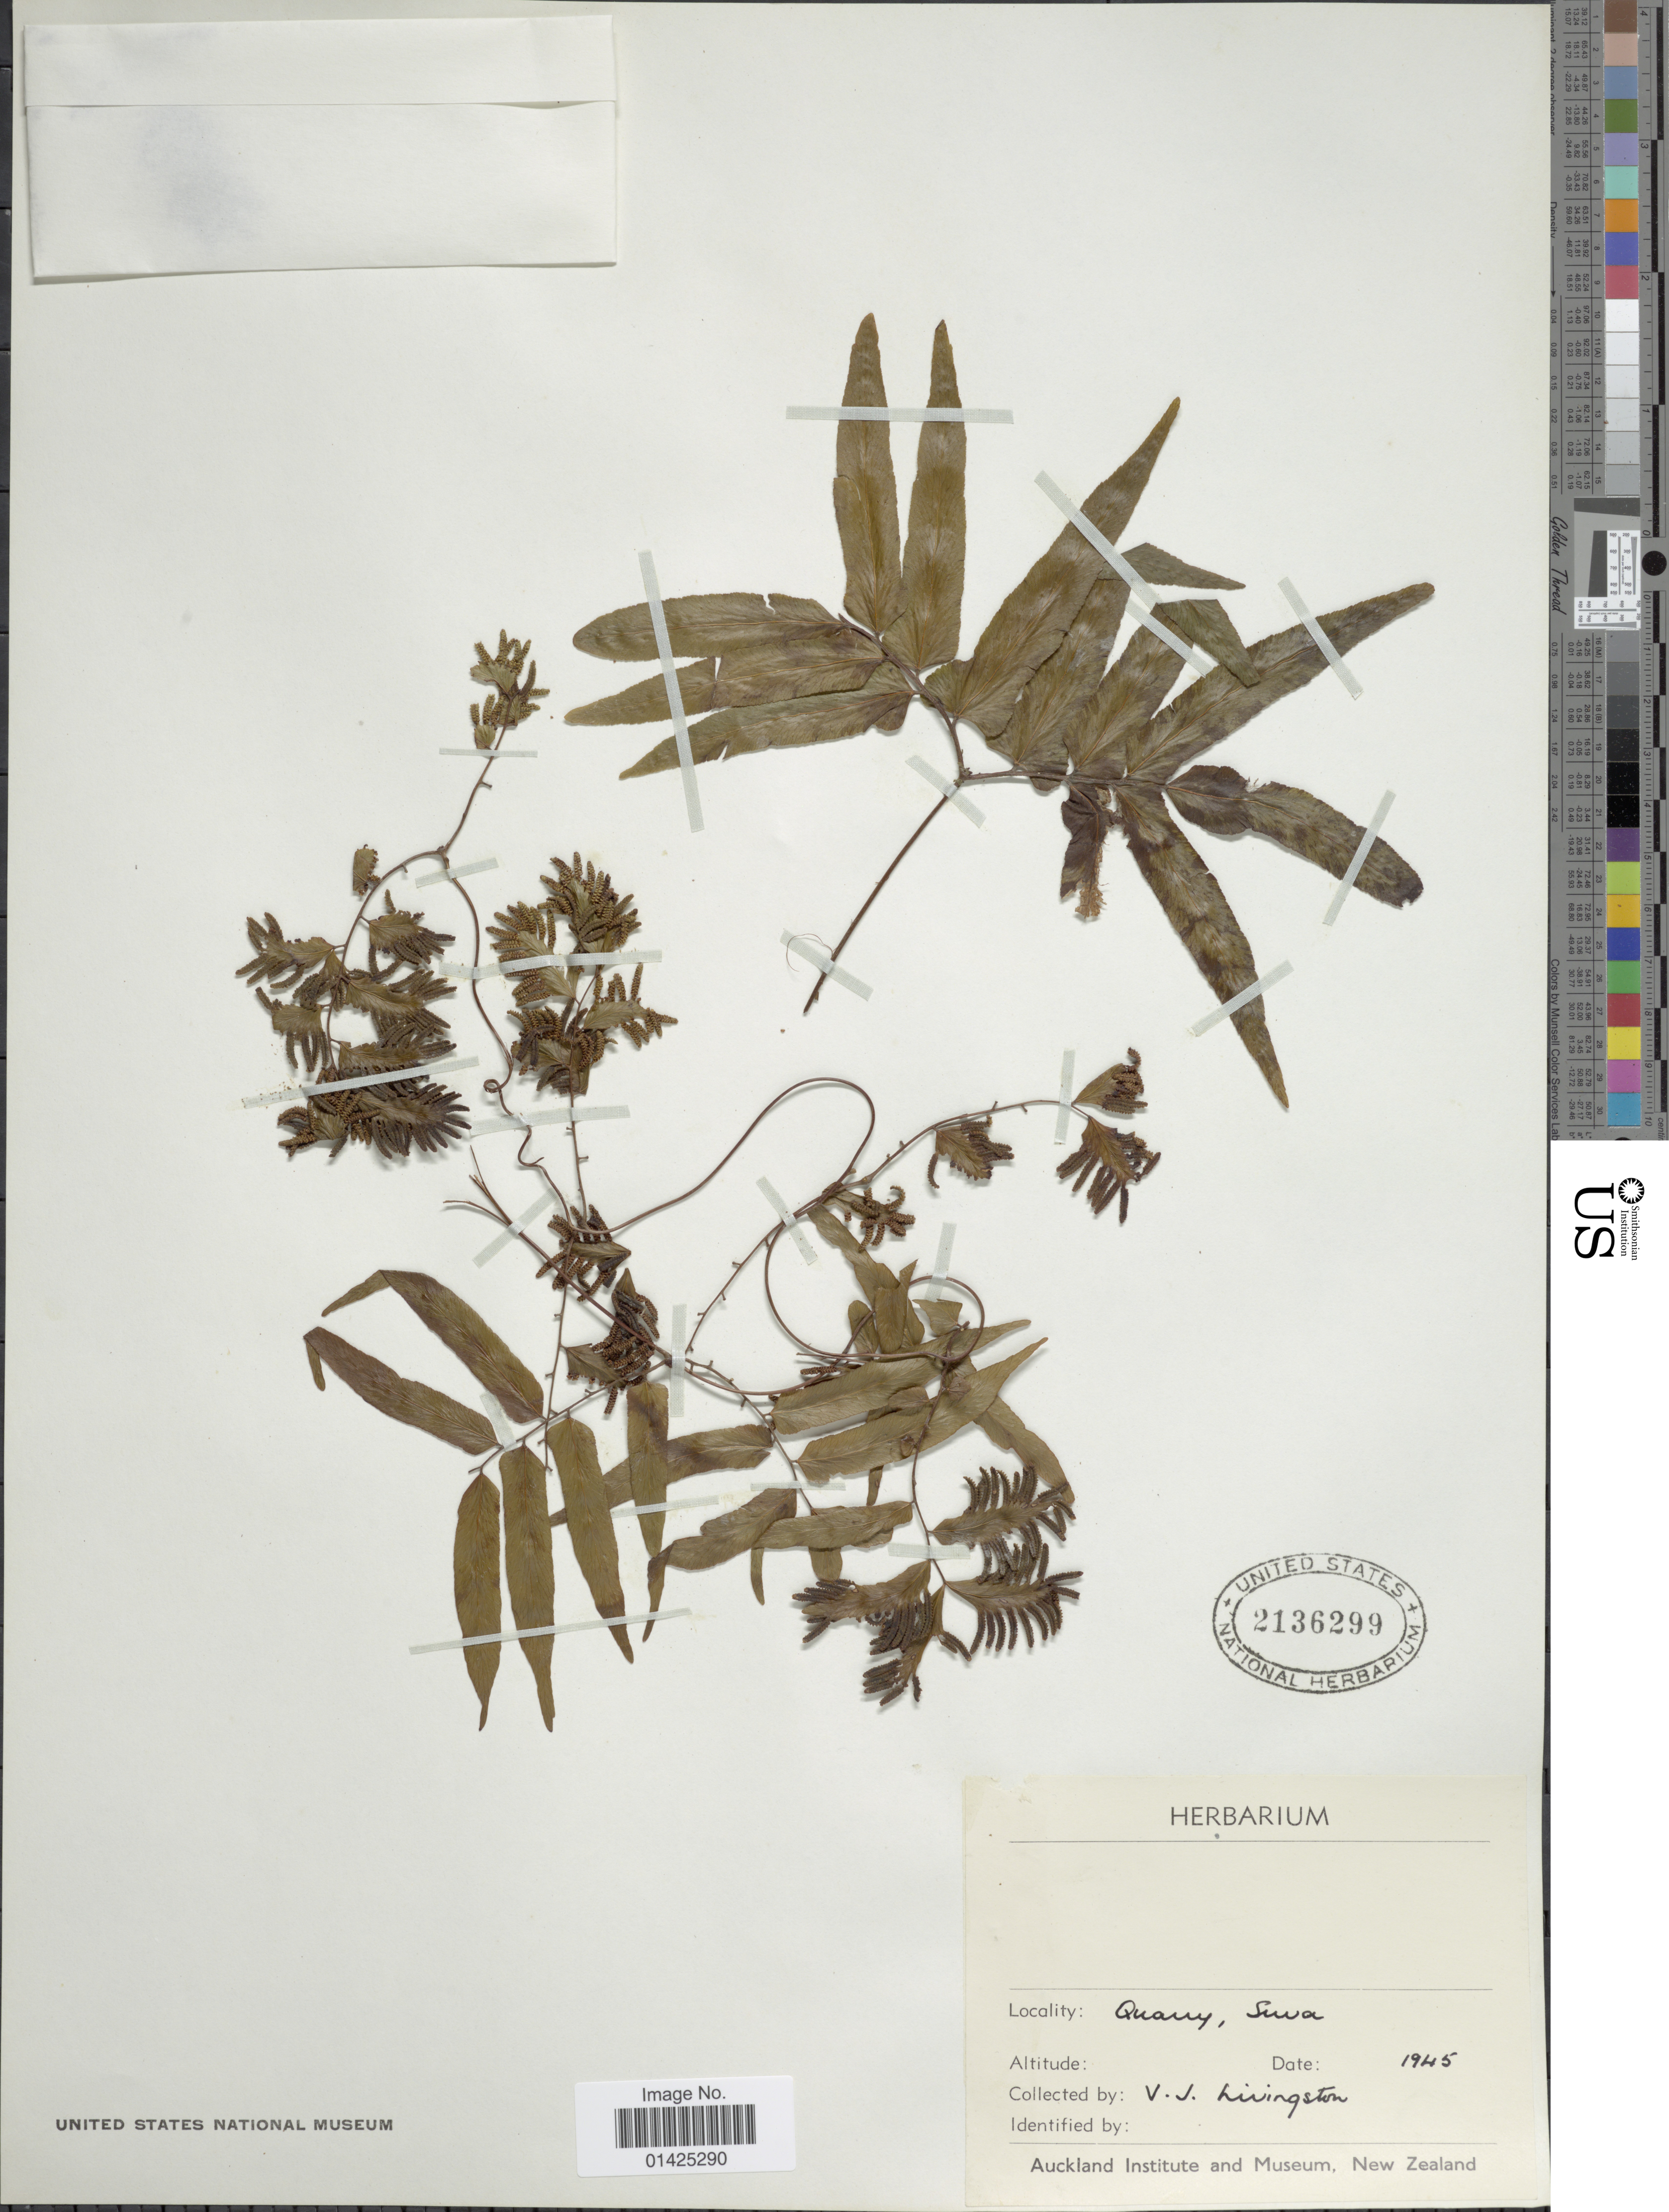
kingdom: Plantae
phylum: Tracheophyta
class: Polypodiopsida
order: Schizaeales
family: Lygodiaceae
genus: Lygodium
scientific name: Lygodium reticulatum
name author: Schkuhr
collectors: V. Livingston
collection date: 1945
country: Fiji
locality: Quarry, Suva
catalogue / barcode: US 2136299